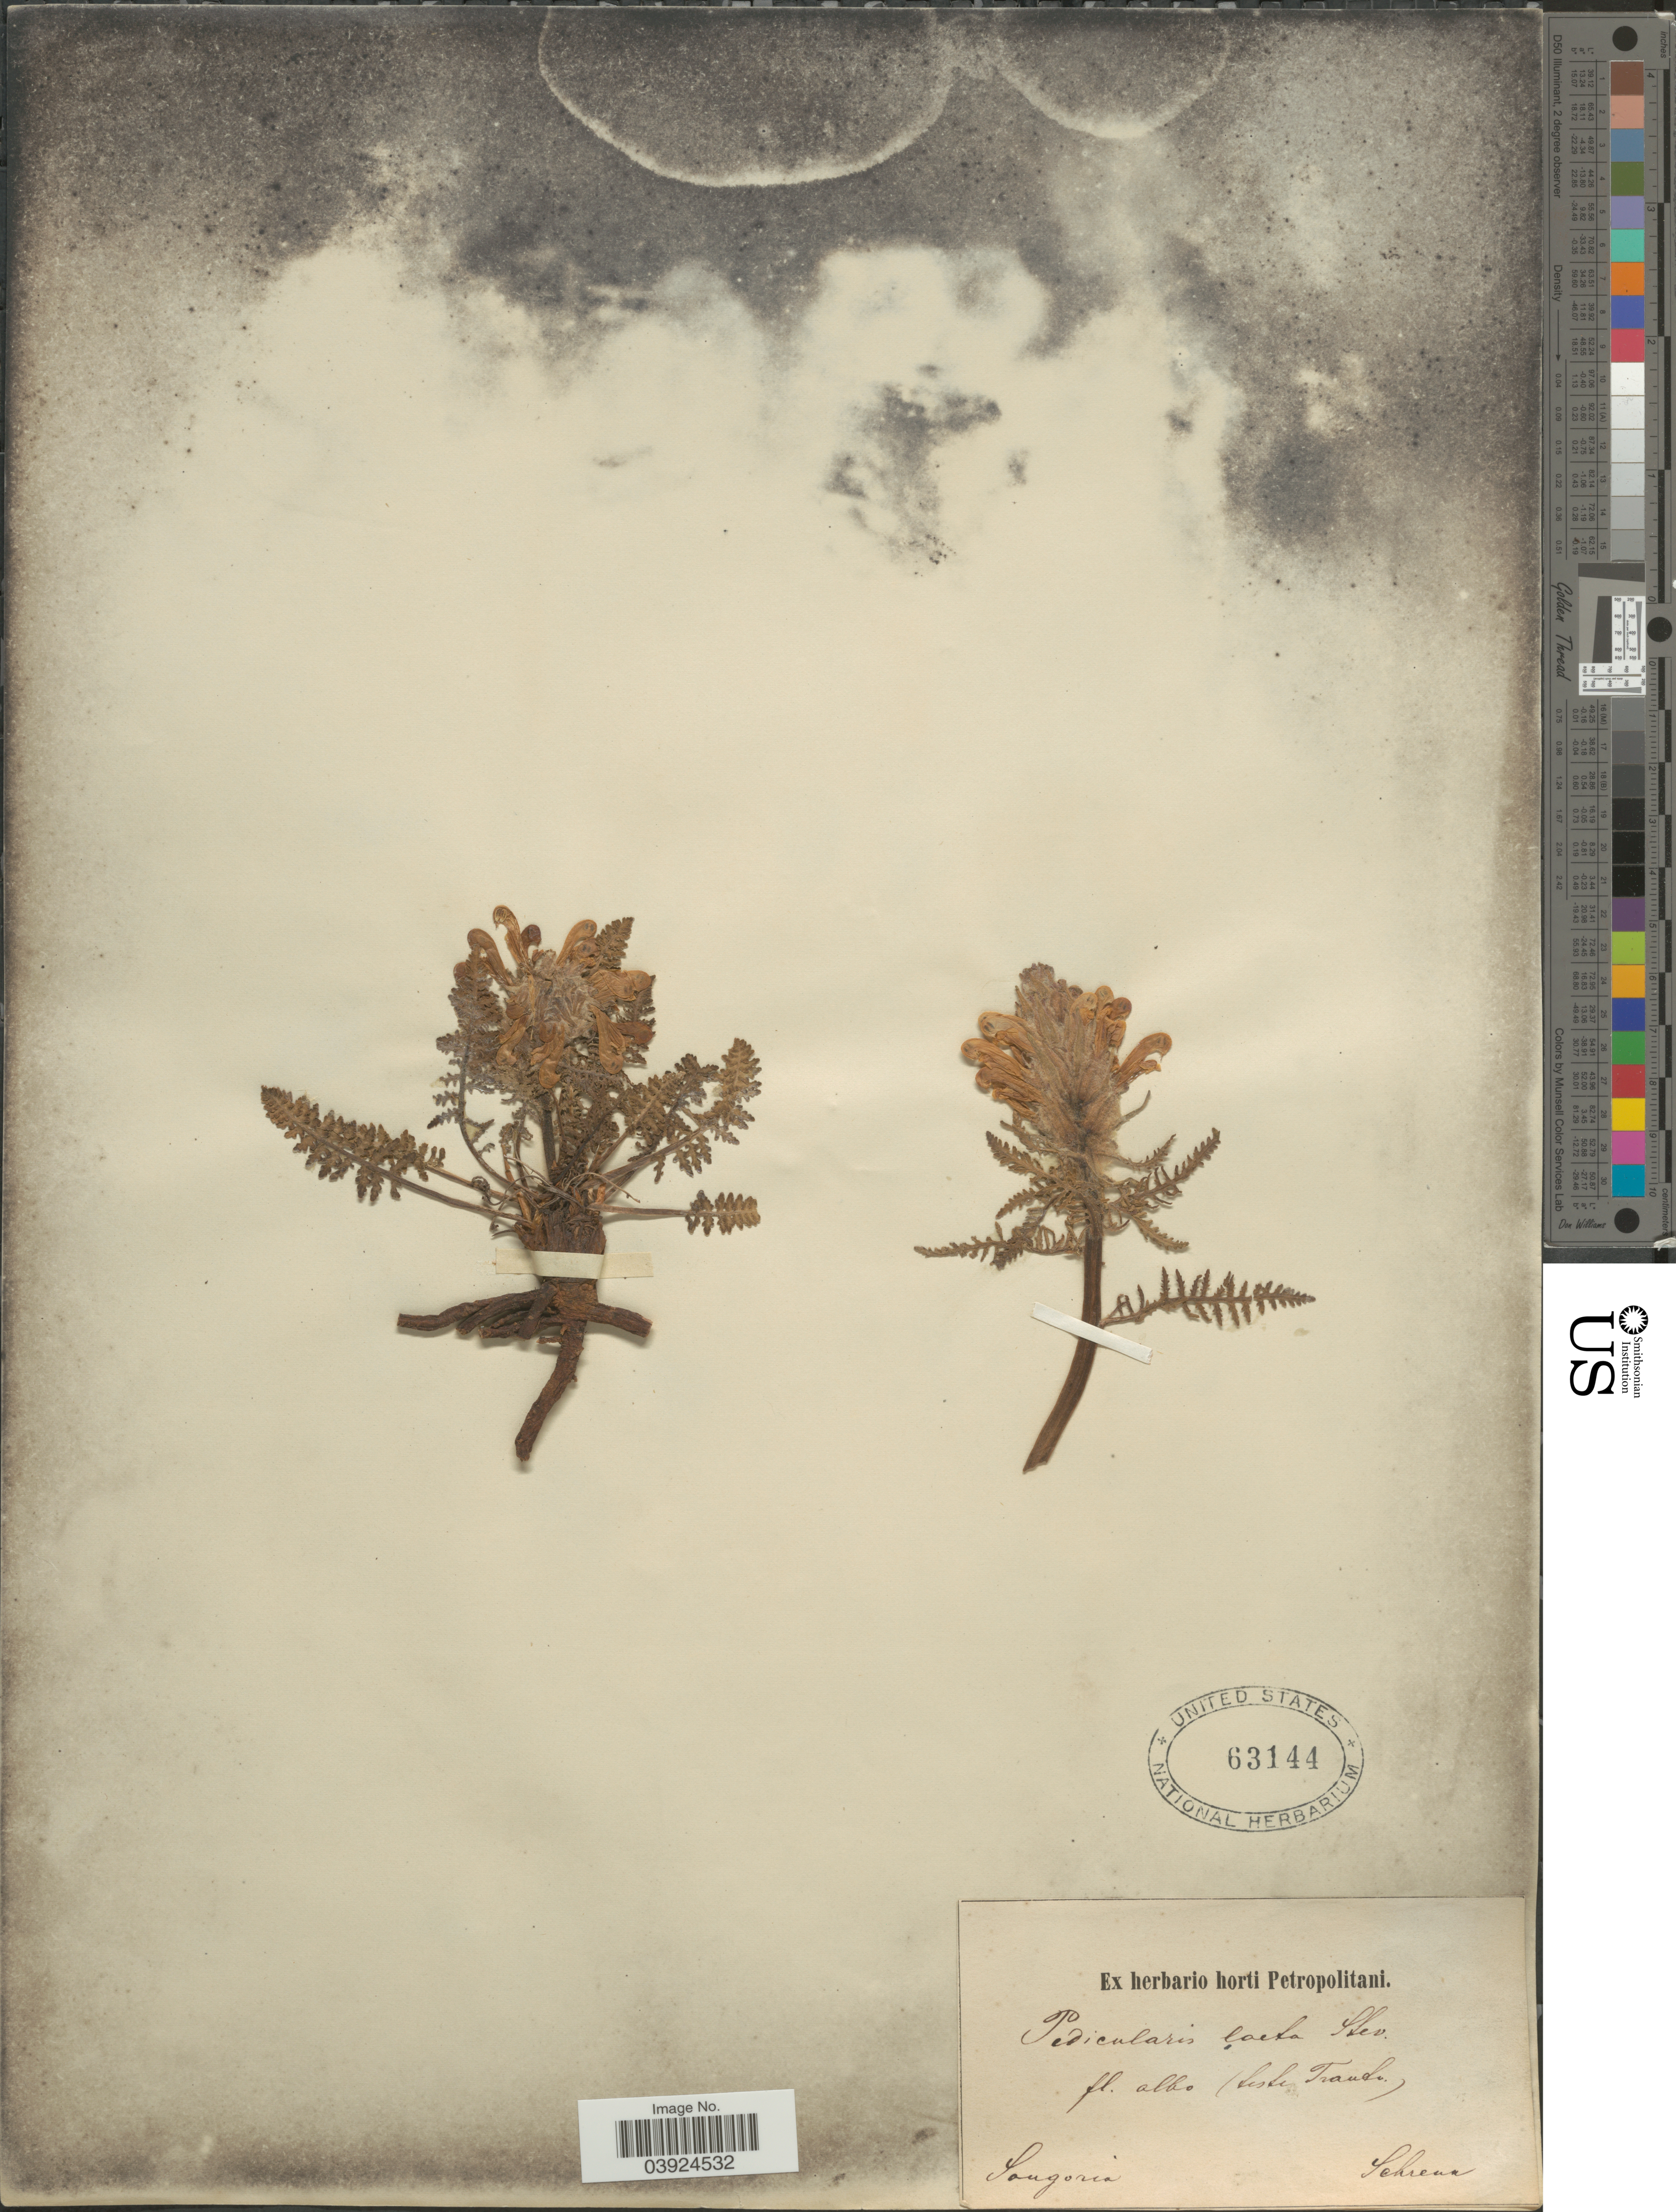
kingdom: Plantae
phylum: Tracheophyta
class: Magnoliopsida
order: Lamiales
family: Orobanchaceae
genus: Pedicularis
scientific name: Pedicularis laeta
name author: Steven ex Bunge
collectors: A.G. Schrenk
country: China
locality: Songoria.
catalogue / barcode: US 63144